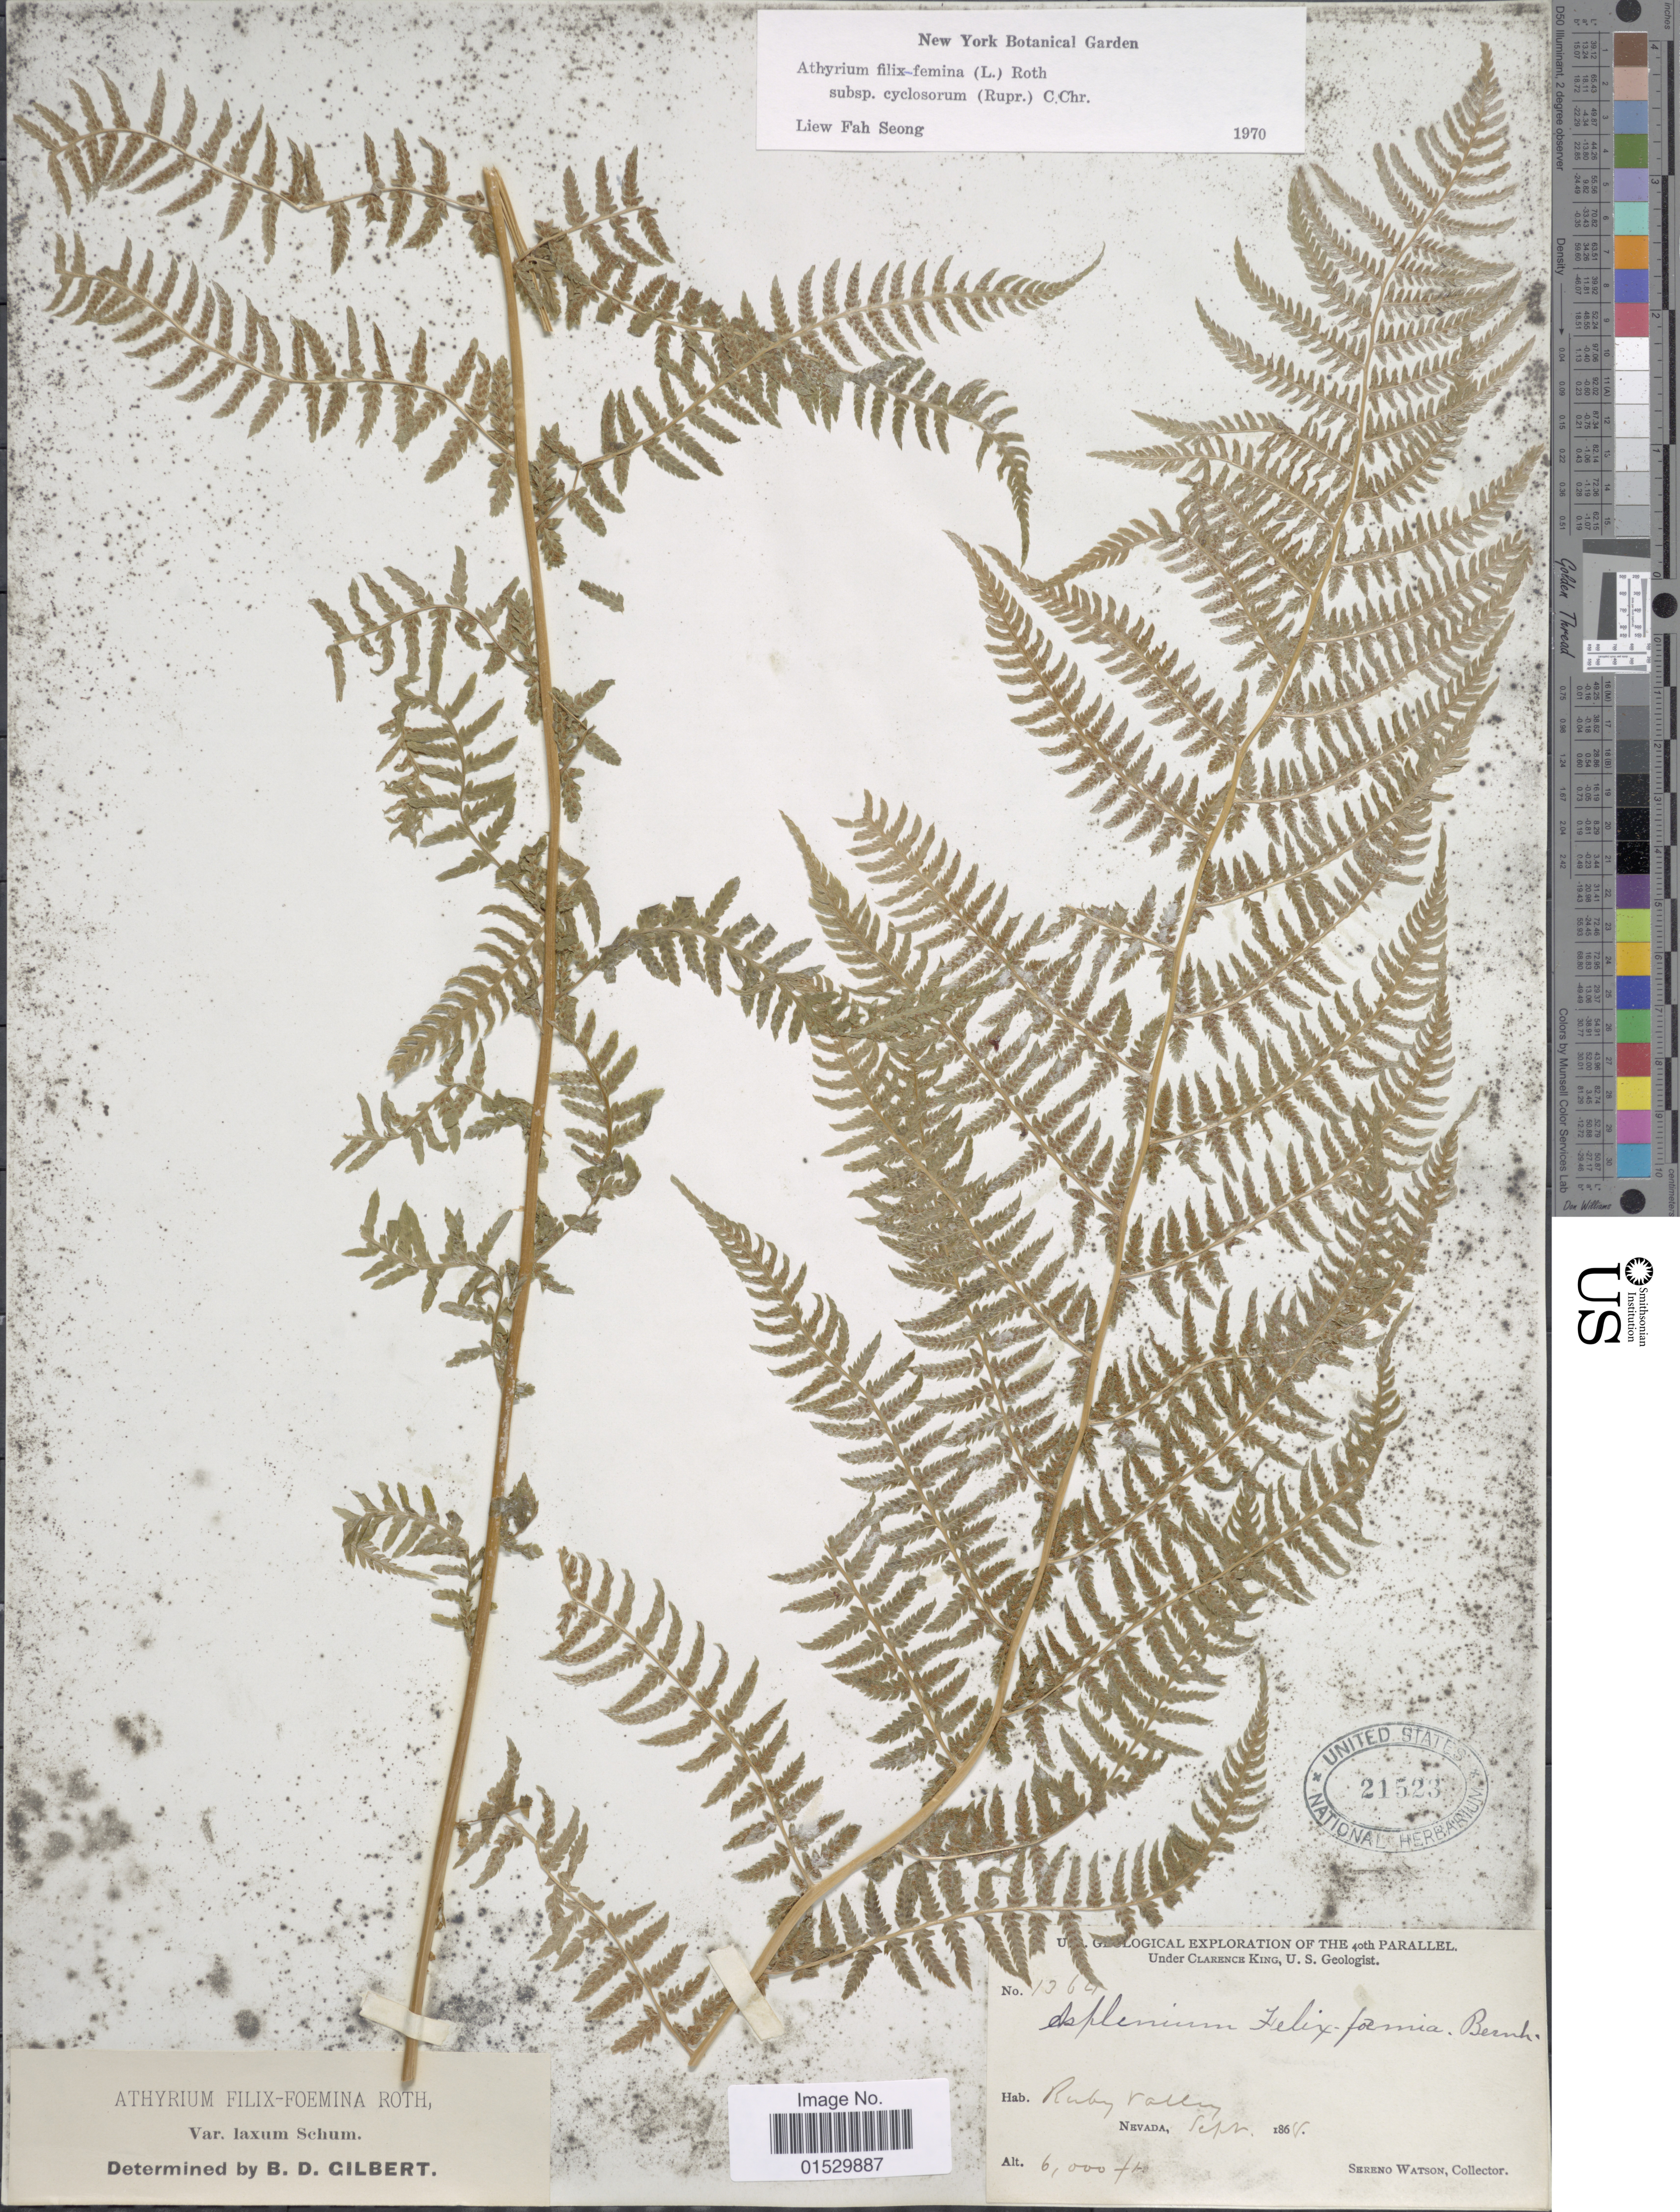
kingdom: Plantae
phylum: Tracheophyta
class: Polypodiopsida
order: Polypodiales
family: Athyriaceae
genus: Athyrium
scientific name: Athyrium filix-femina subsp. cyclosorum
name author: (Rupr.) C. Chr.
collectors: S. Watson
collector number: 1364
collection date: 1865-09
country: United States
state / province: Nevada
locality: Ruby Valley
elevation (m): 1829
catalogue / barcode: US 21523